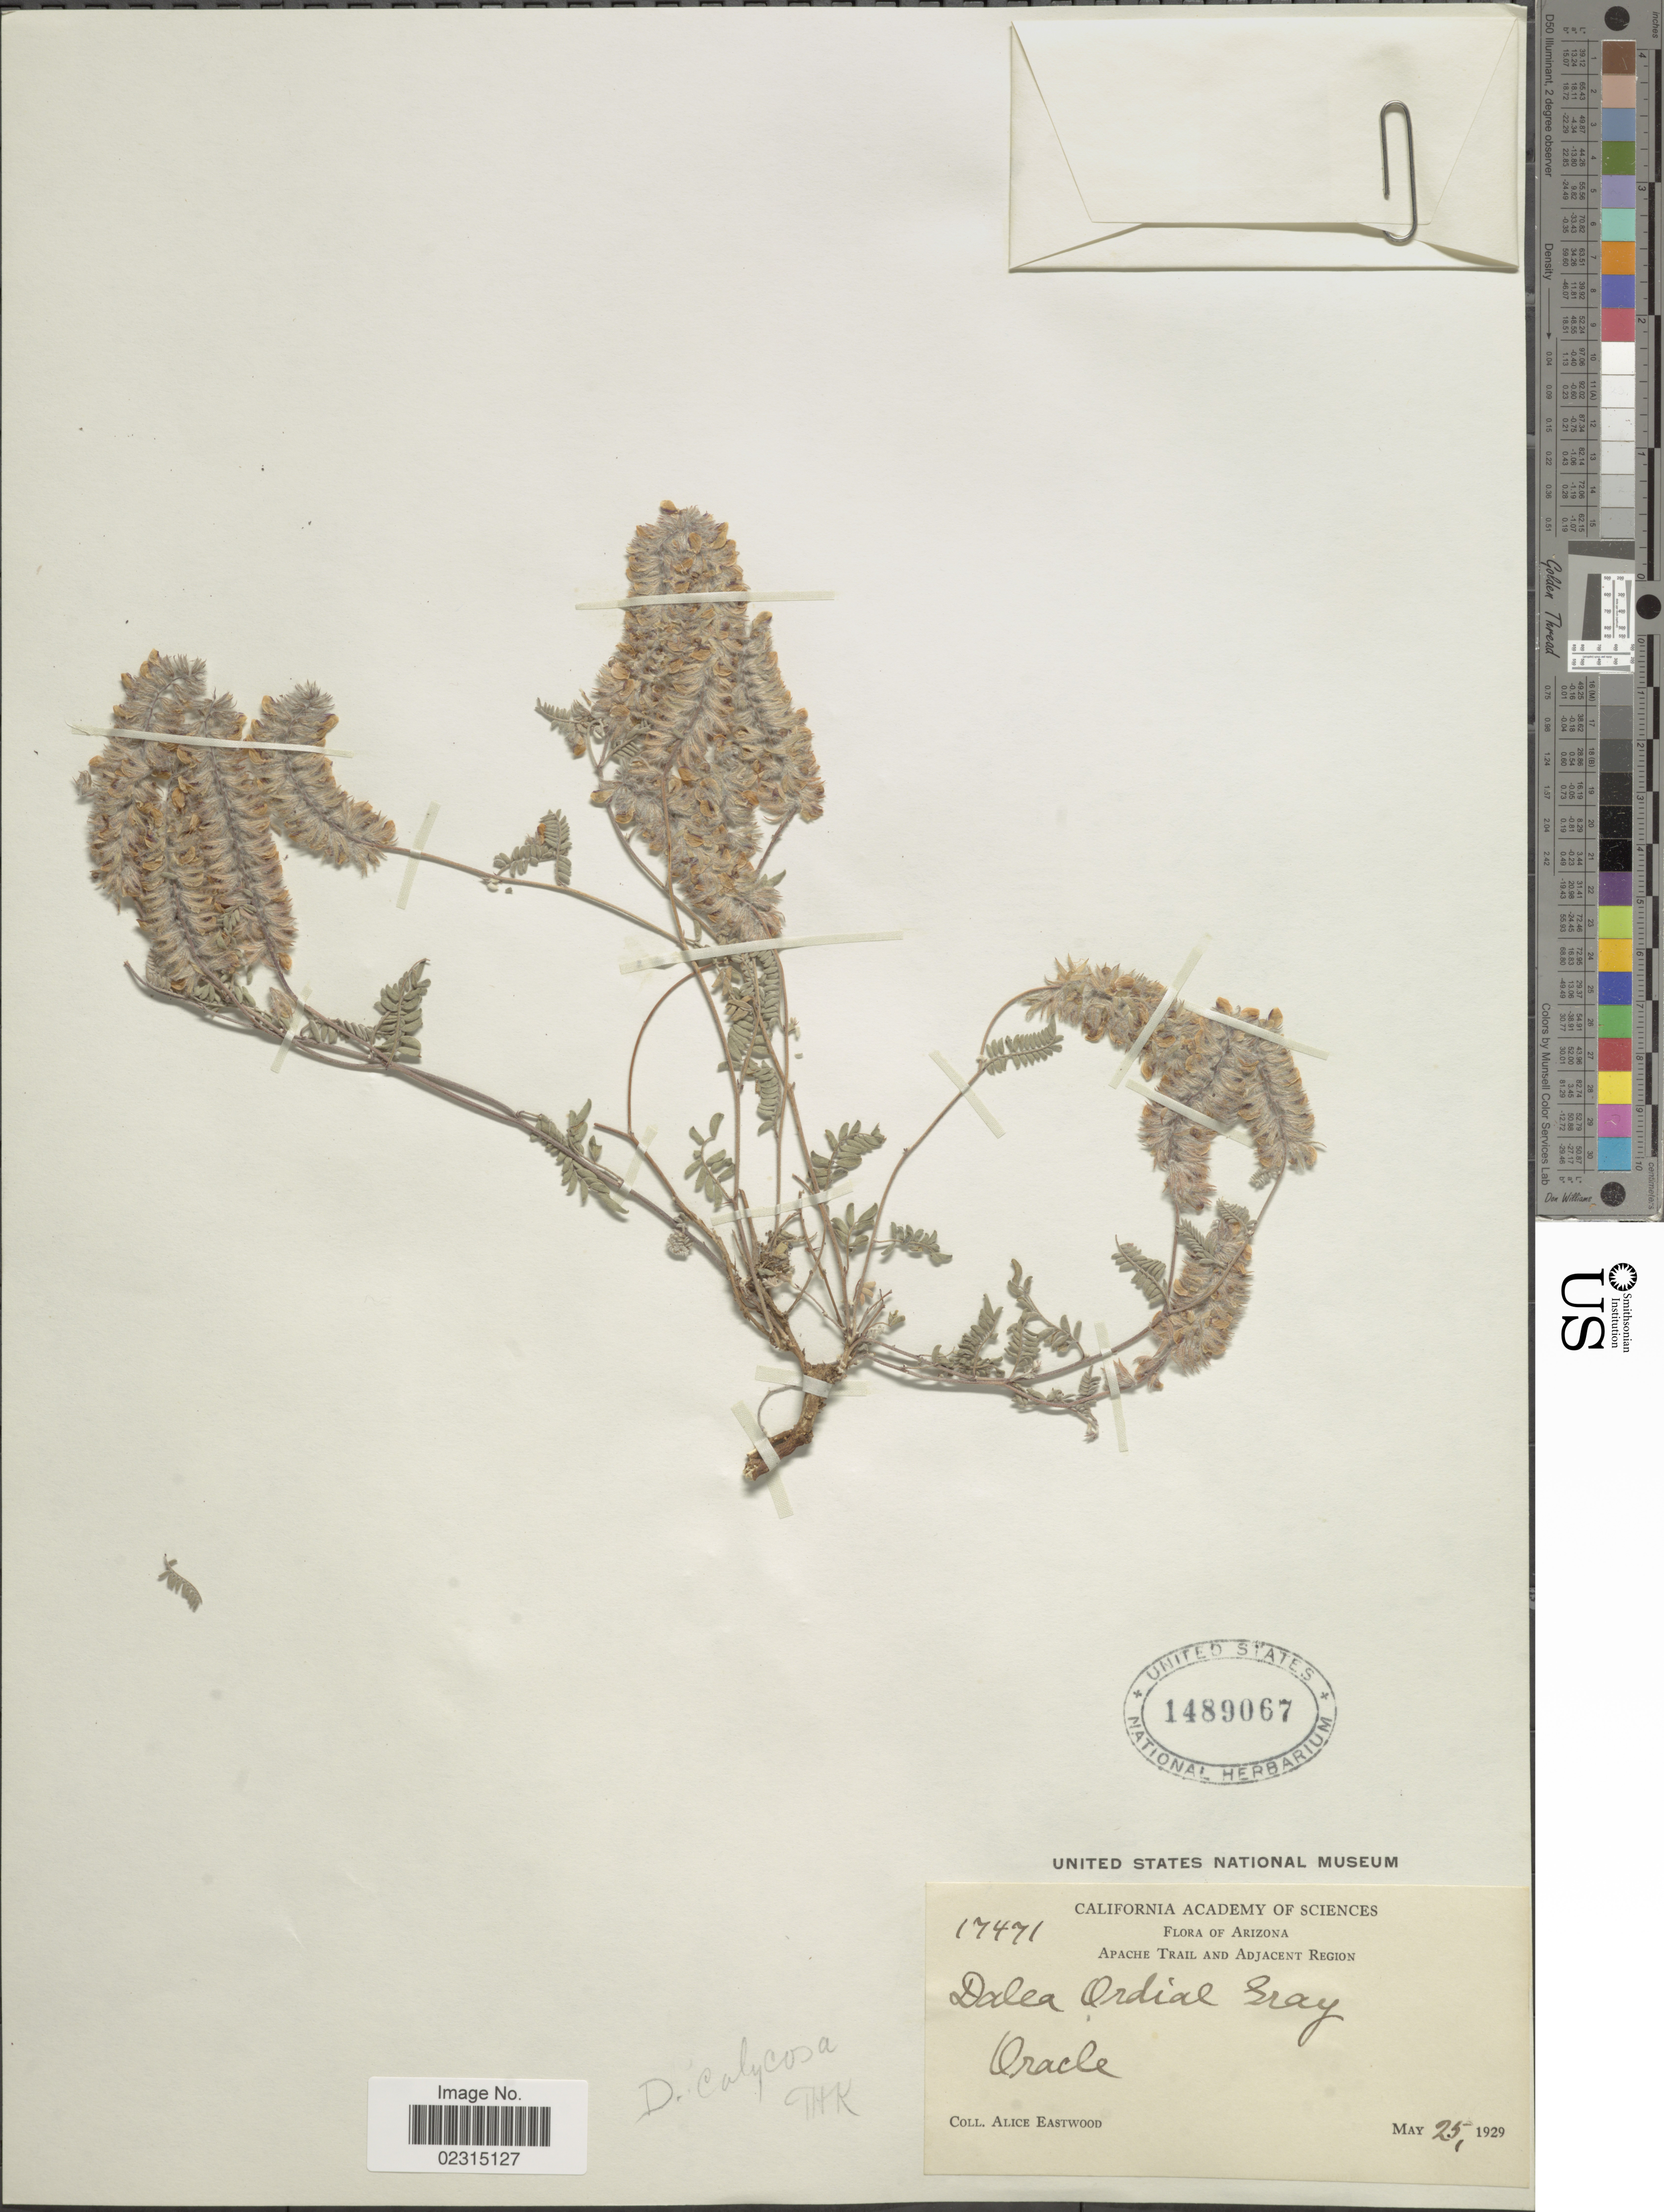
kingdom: Plantae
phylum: Tracheophyta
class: Magnoliopsida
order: Fabales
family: Fabaceae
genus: Marina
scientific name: Marina calycosa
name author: (A. Gray) Barneby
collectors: A. Eastwood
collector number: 17471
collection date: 1929-05-25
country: United States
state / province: Arizona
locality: Apache Trail and Adjacent Region, Oracle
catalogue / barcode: US 1489067